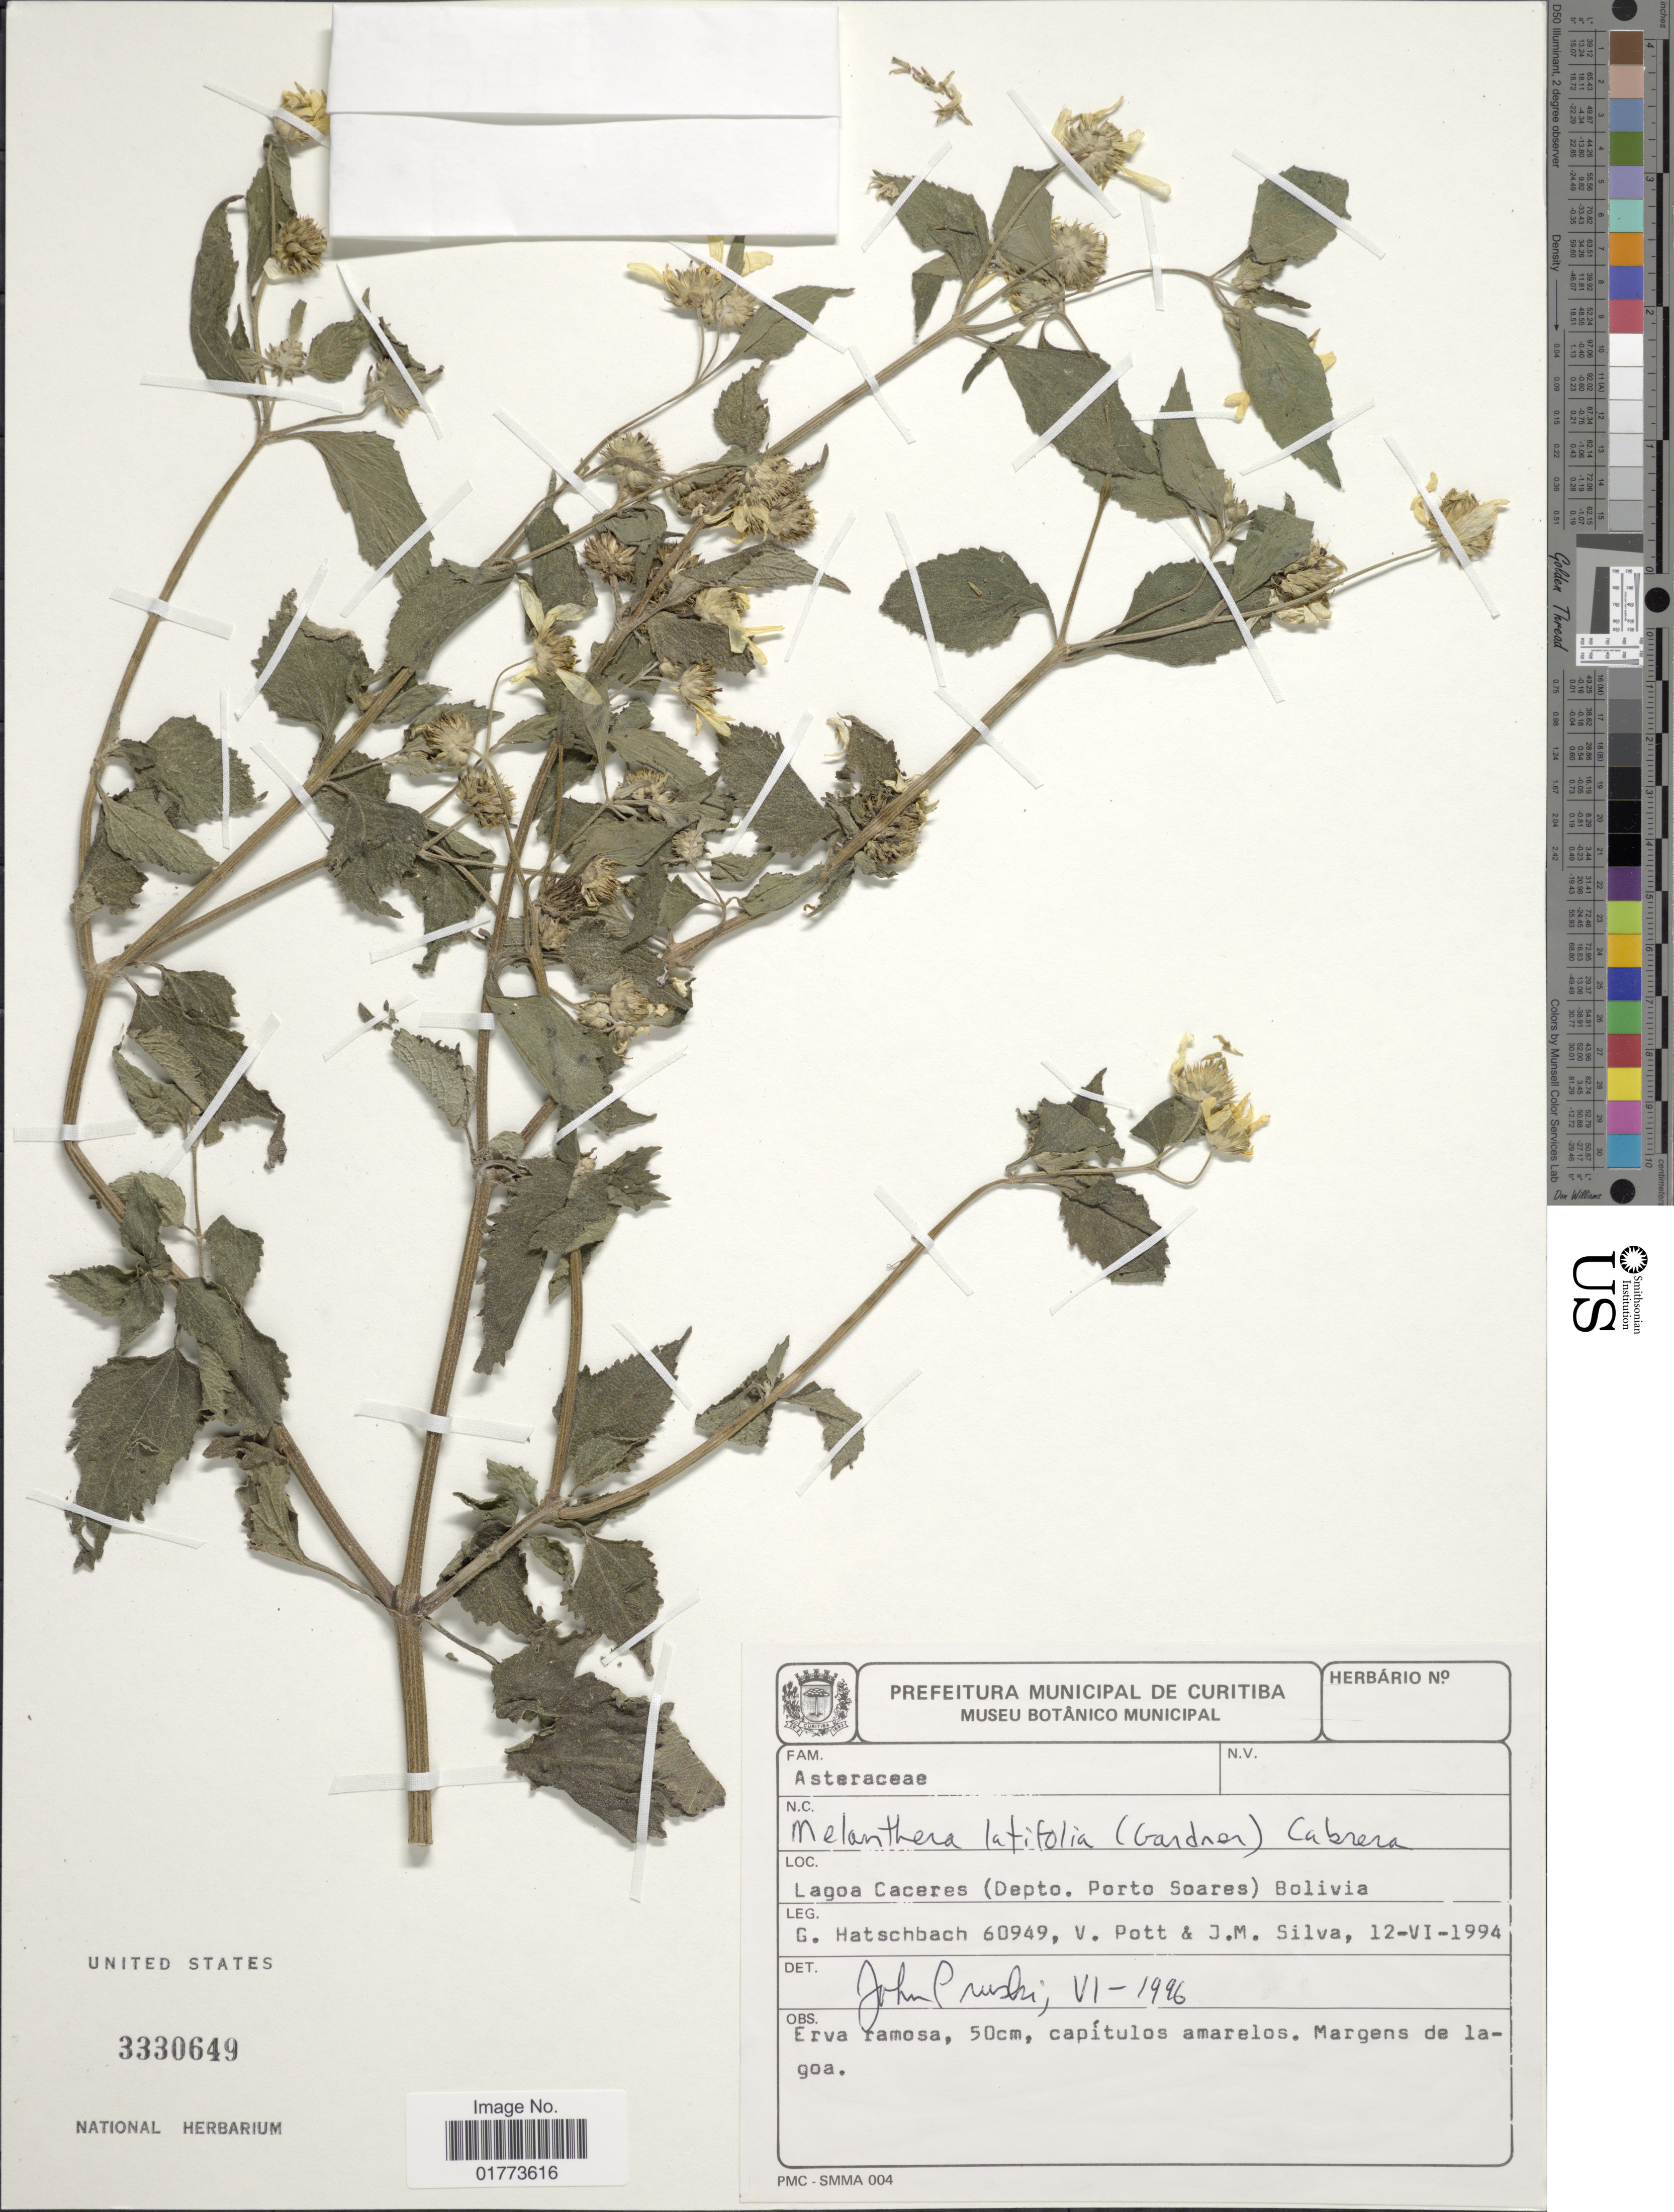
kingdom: Plantae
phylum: Tracheophyta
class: Magnoliopsida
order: Asterales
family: Asteraceae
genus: Melanthera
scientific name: Melanthera latifolia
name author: (Gardner)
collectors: G. Hatschbach, V. J. Pott & J. M. Silva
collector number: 60949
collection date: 1994-06-12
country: Bolivia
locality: Lagoa Caceres (Depto. Porto Soares)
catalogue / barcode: US 3330649